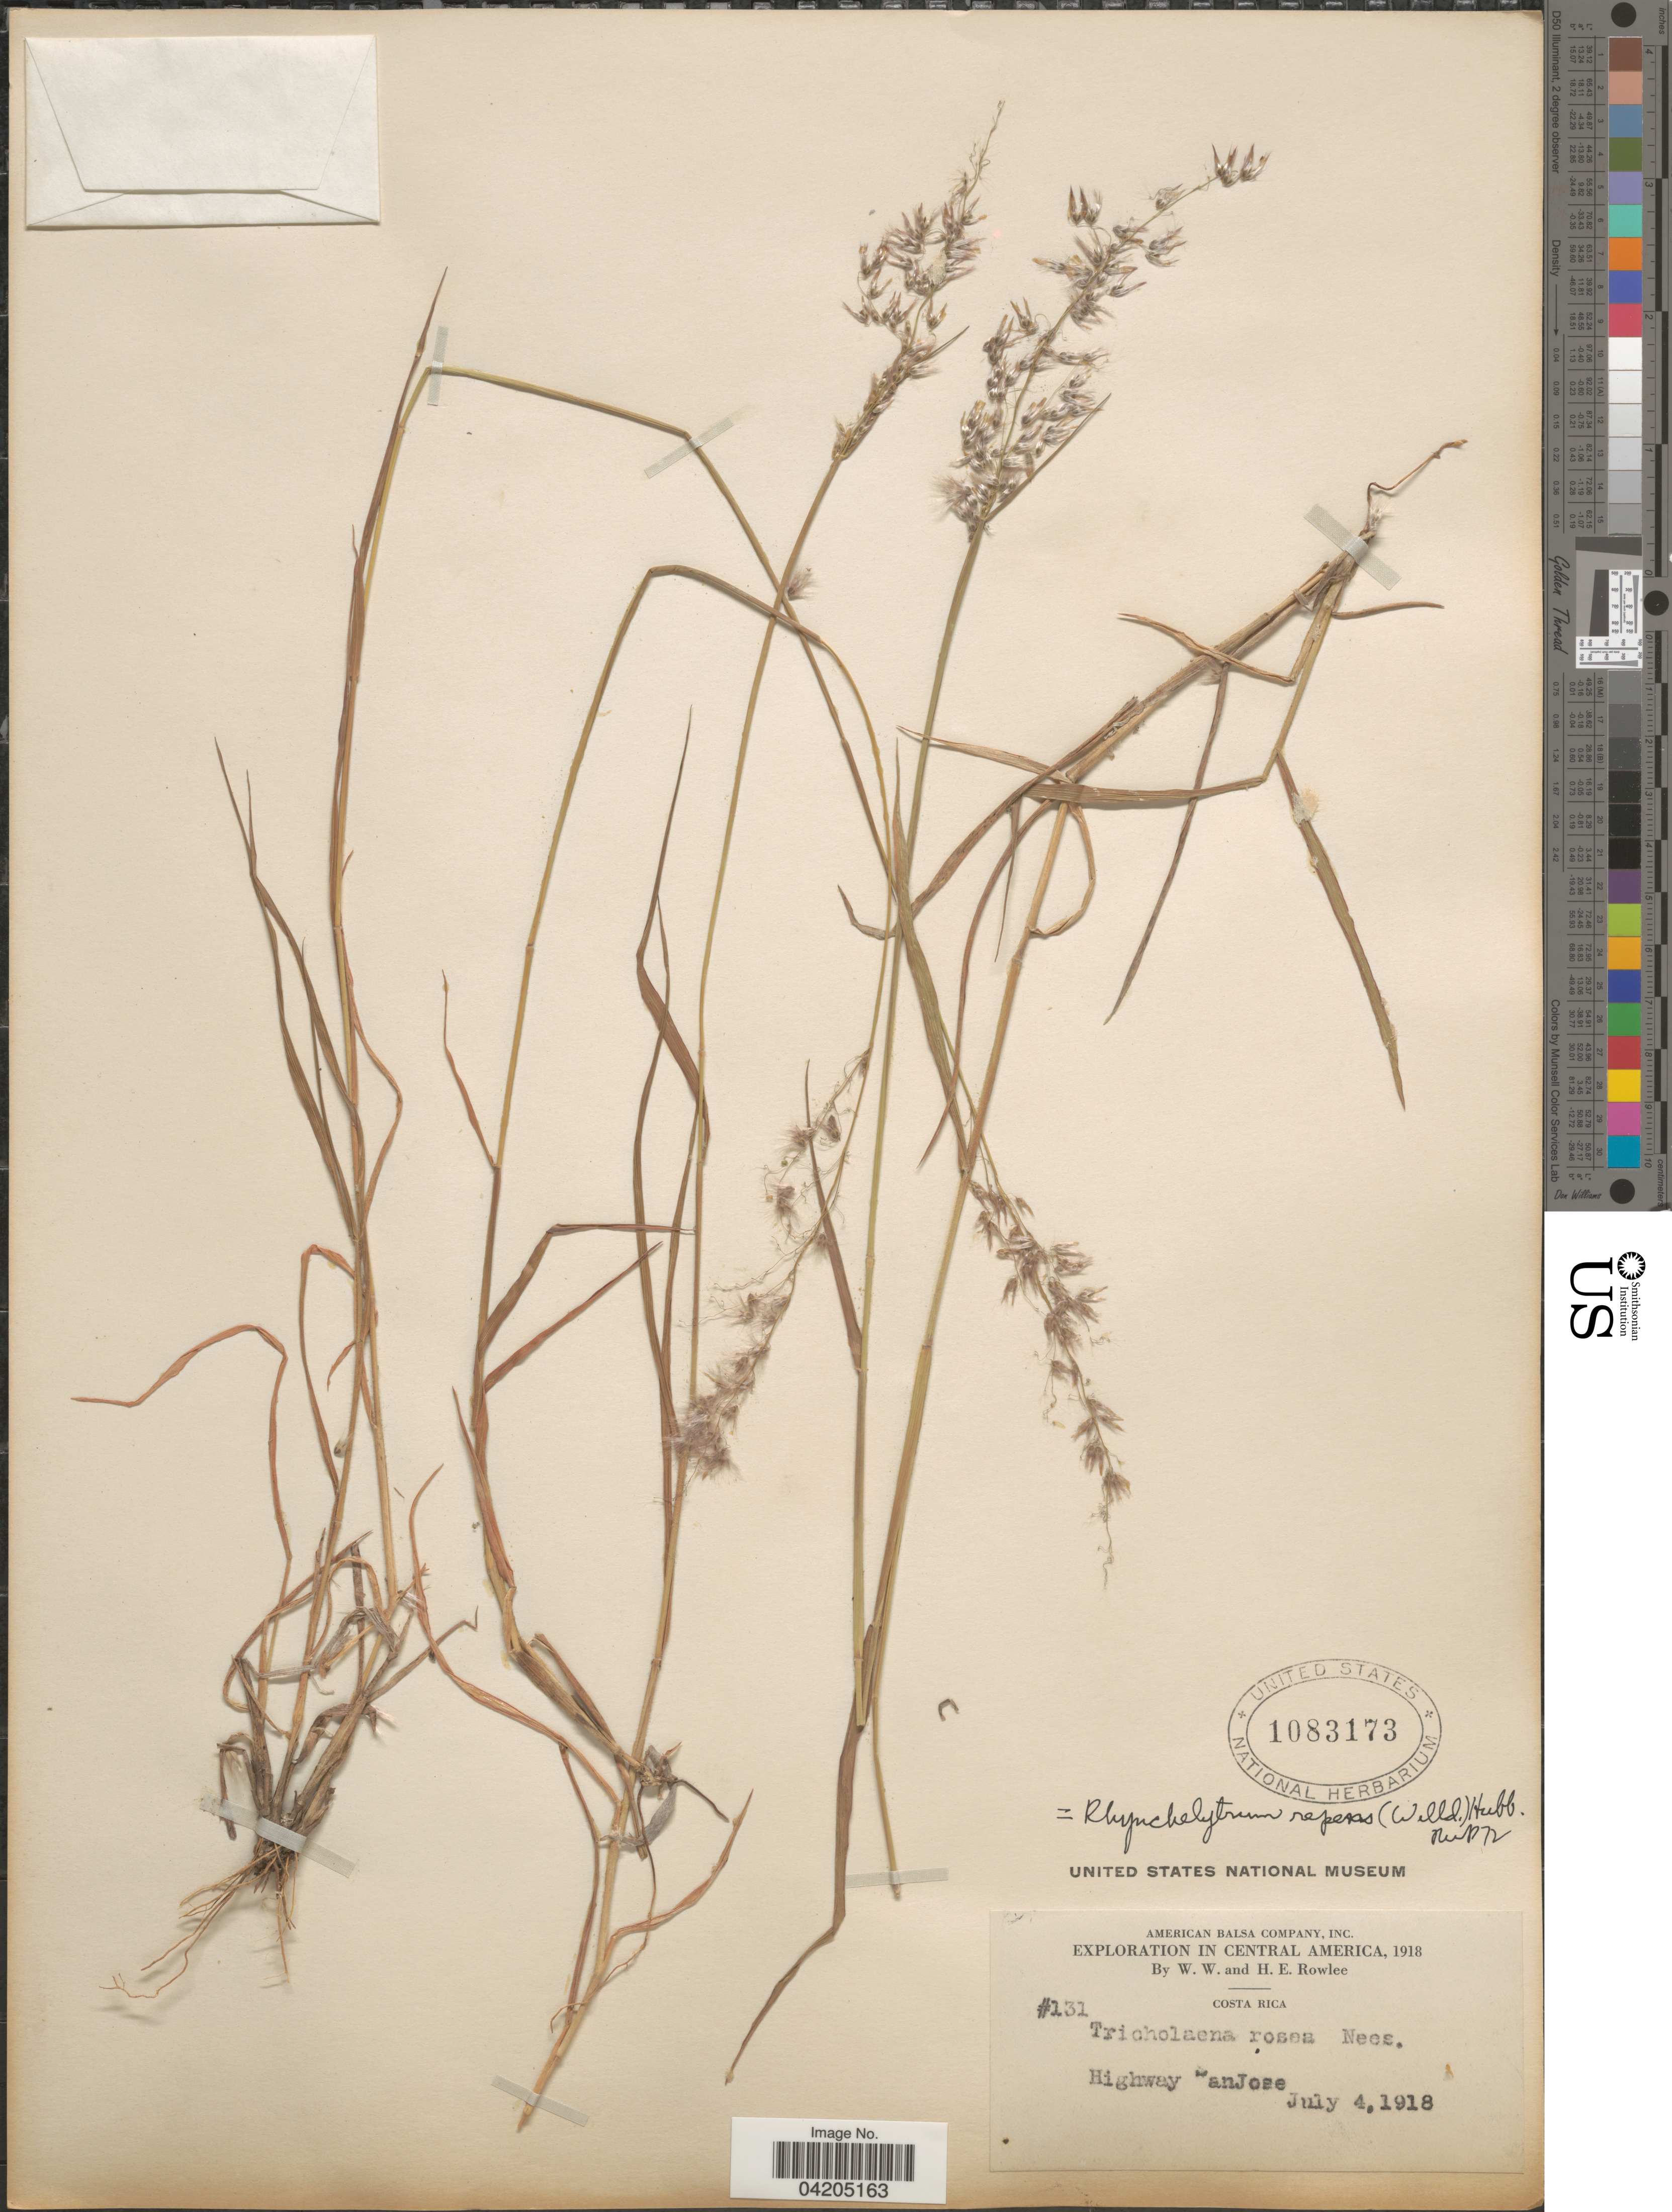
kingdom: Plantae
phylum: Tracheophyta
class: Liliopsida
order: Poales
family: Poaceae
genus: Melinis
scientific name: Melinis repens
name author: (Willd.) Zizka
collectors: W. W. Rowlee & H. E. Rowlee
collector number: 131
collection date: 1918-07-04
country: Costa Rica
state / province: San José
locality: Exploration in Central America, 1918. Highway SanJose.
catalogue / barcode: US 1083173